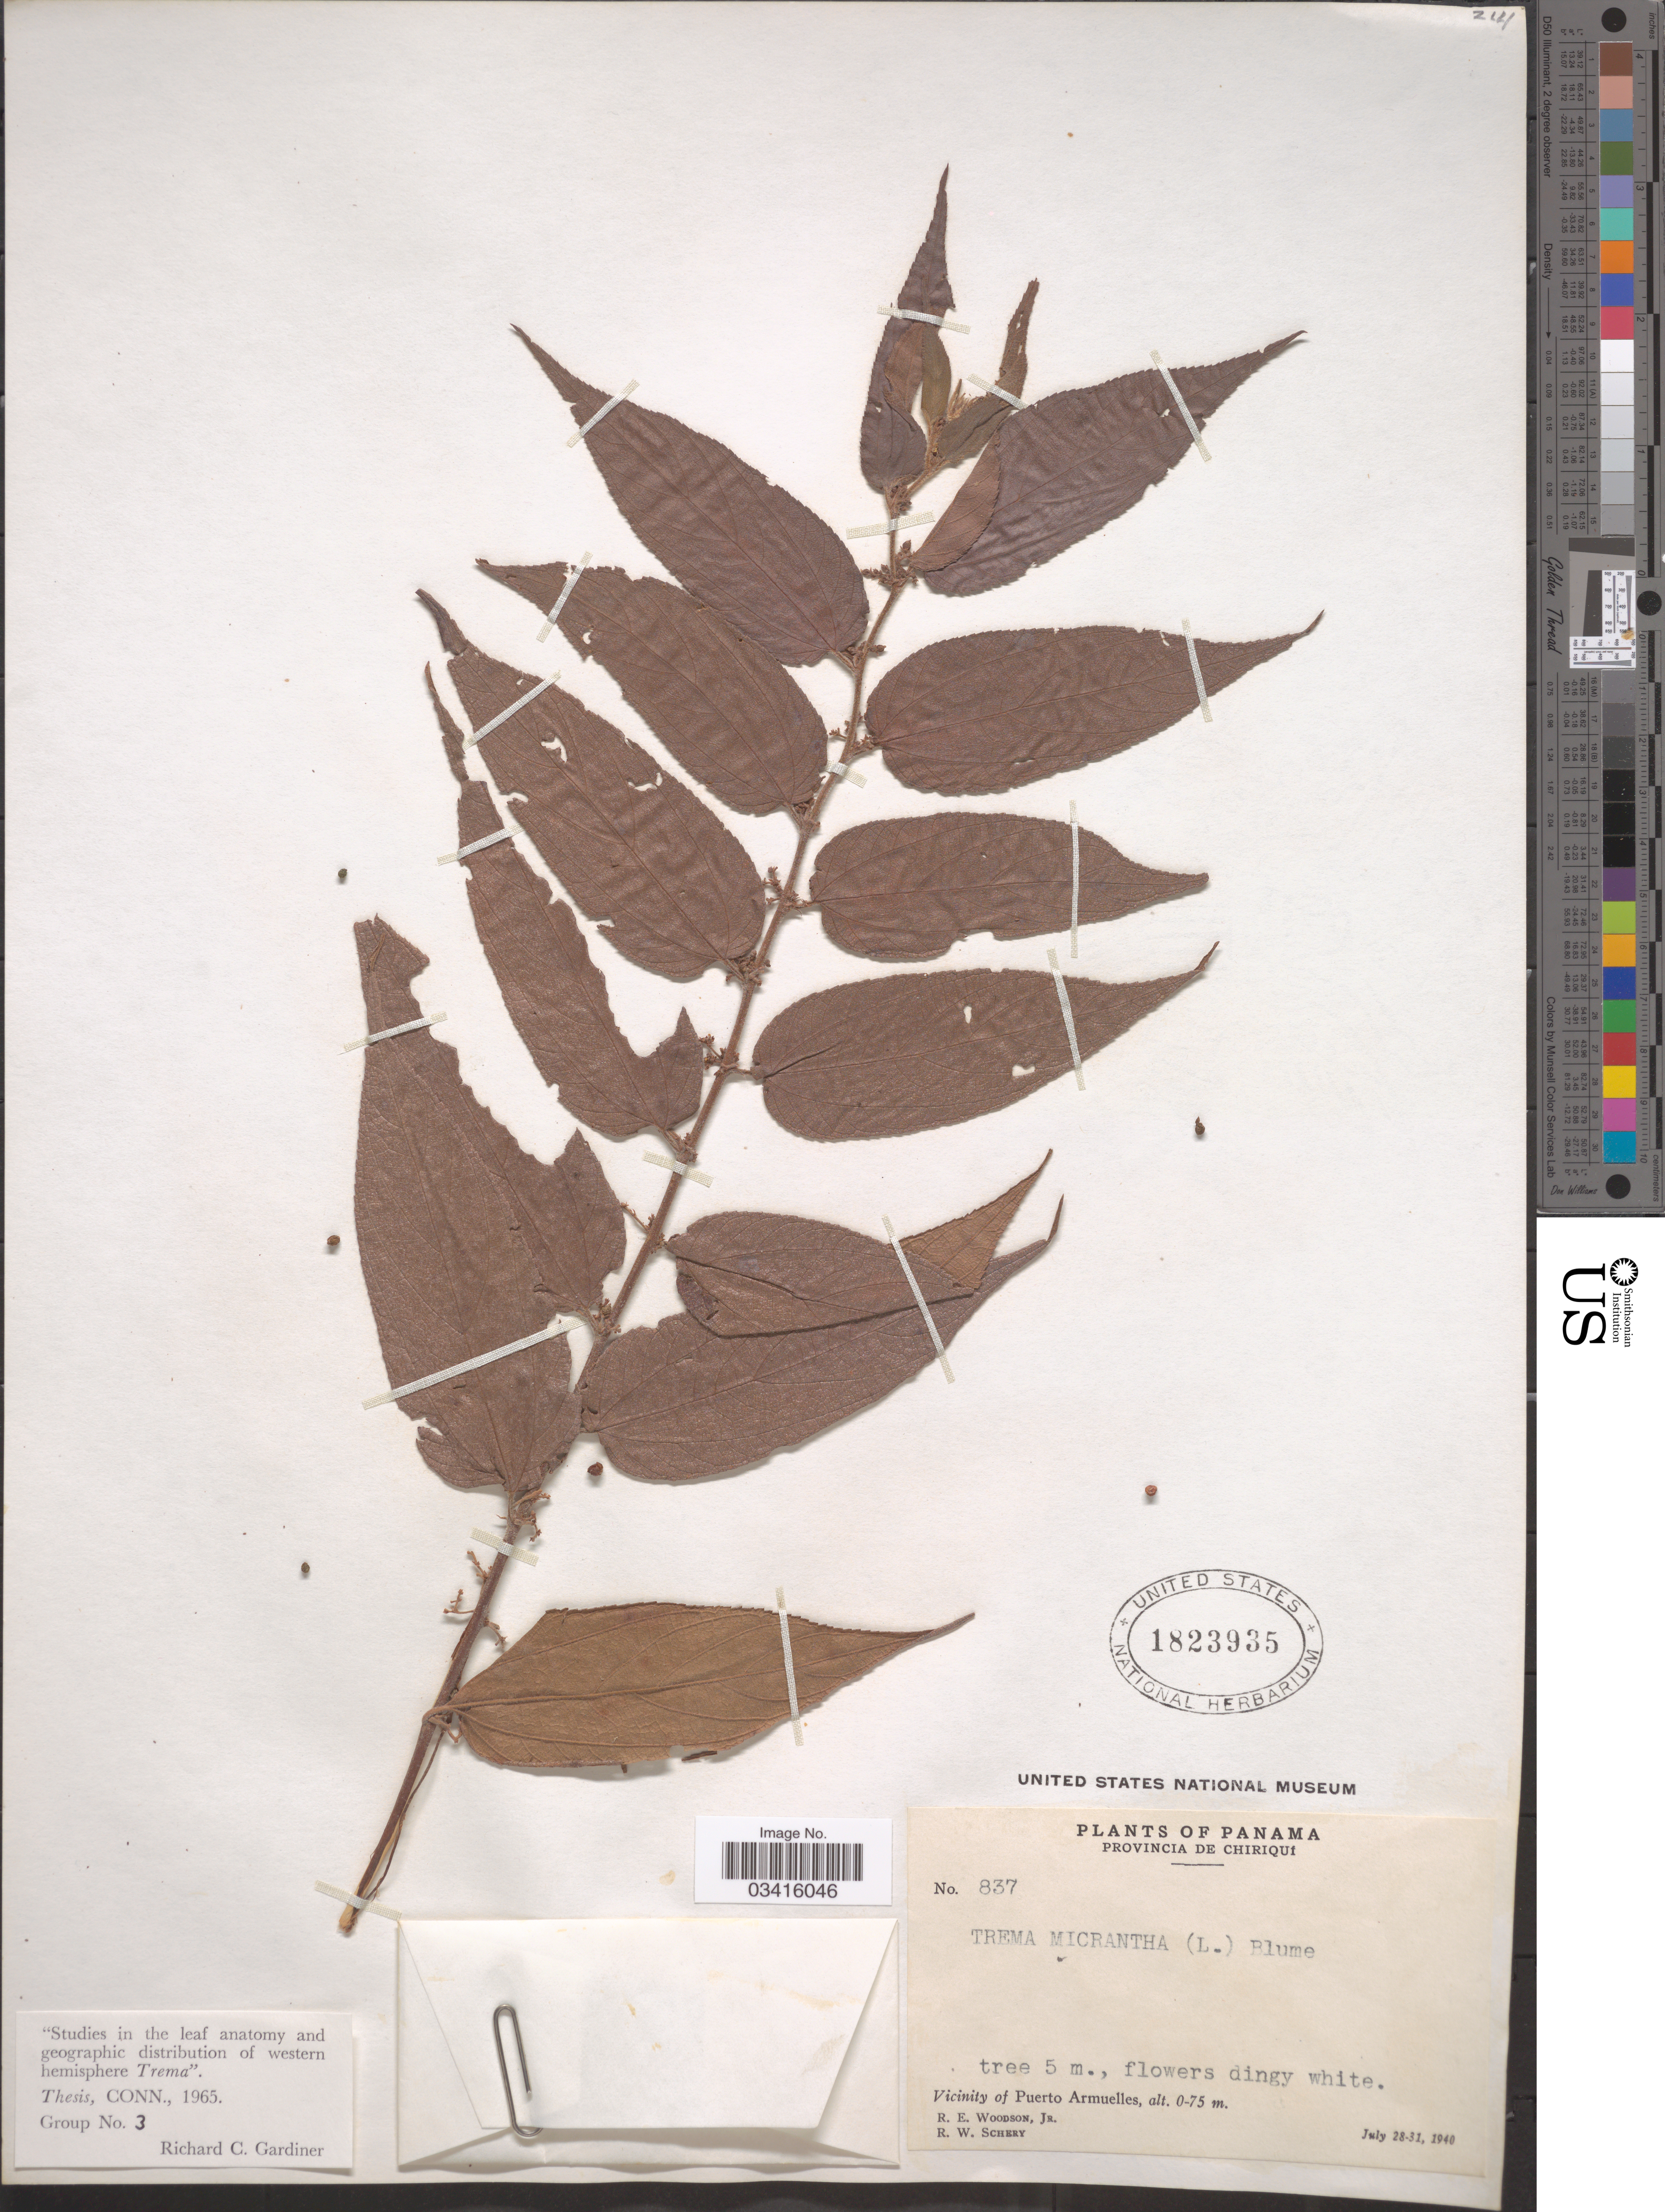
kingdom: Plantae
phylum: Tracheophyta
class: Magnoliopsida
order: Rosales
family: Cannabaceae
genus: Trema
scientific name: Trema micranthum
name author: (L.) Blume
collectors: R. E. Woodson & R. W. Schery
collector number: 837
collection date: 1940-07-28/1940-07-31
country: Panama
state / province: Chiriqui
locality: Vicinity of Puerto Armuelles.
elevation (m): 0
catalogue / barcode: US 1823935